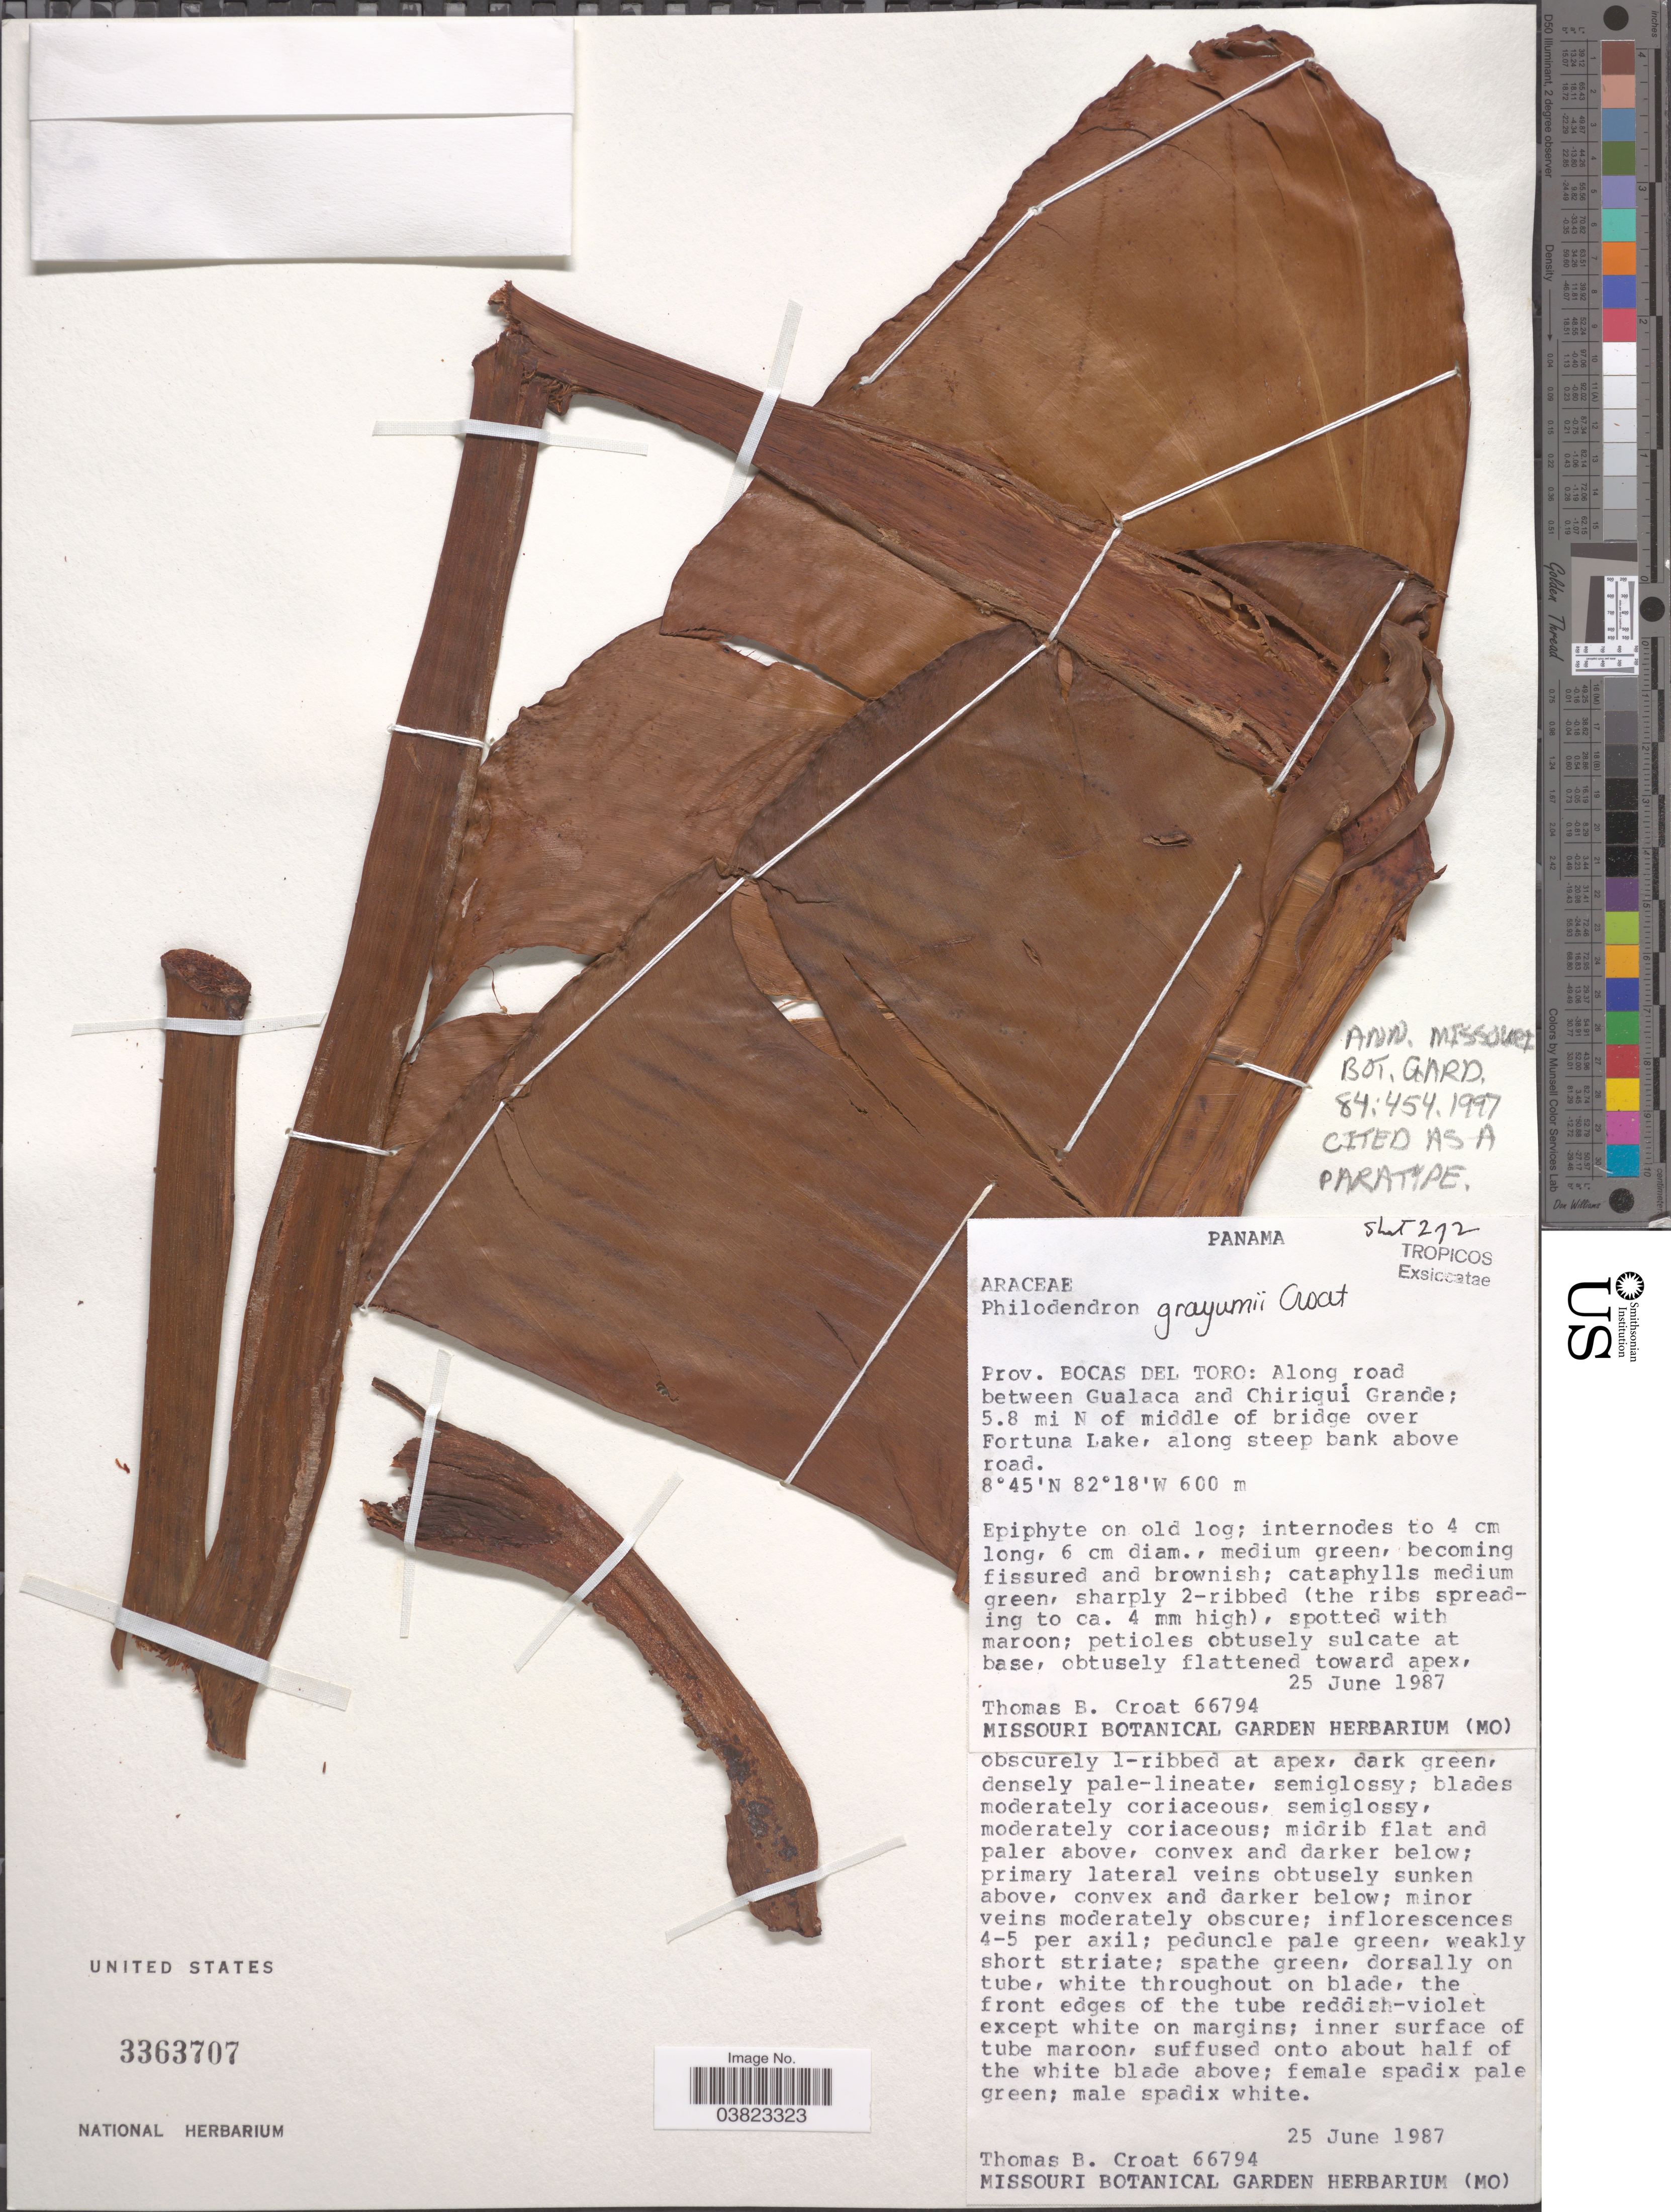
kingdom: Plantae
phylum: Tracheophyta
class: Liliopsida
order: Alismatales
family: Araceae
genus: Philodendron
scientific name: Philodendron grayumii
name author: Croat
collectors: T. B. Croat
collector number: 66794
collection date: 1987-06-25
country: Panama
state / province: Bocas del Toro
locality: Along road between Gualaca and Chiriquí Grande; 5.8 mi N of middle of bridge over Fortuna Lake, along steep bank above road.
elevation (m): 600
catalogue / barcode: US 3363707